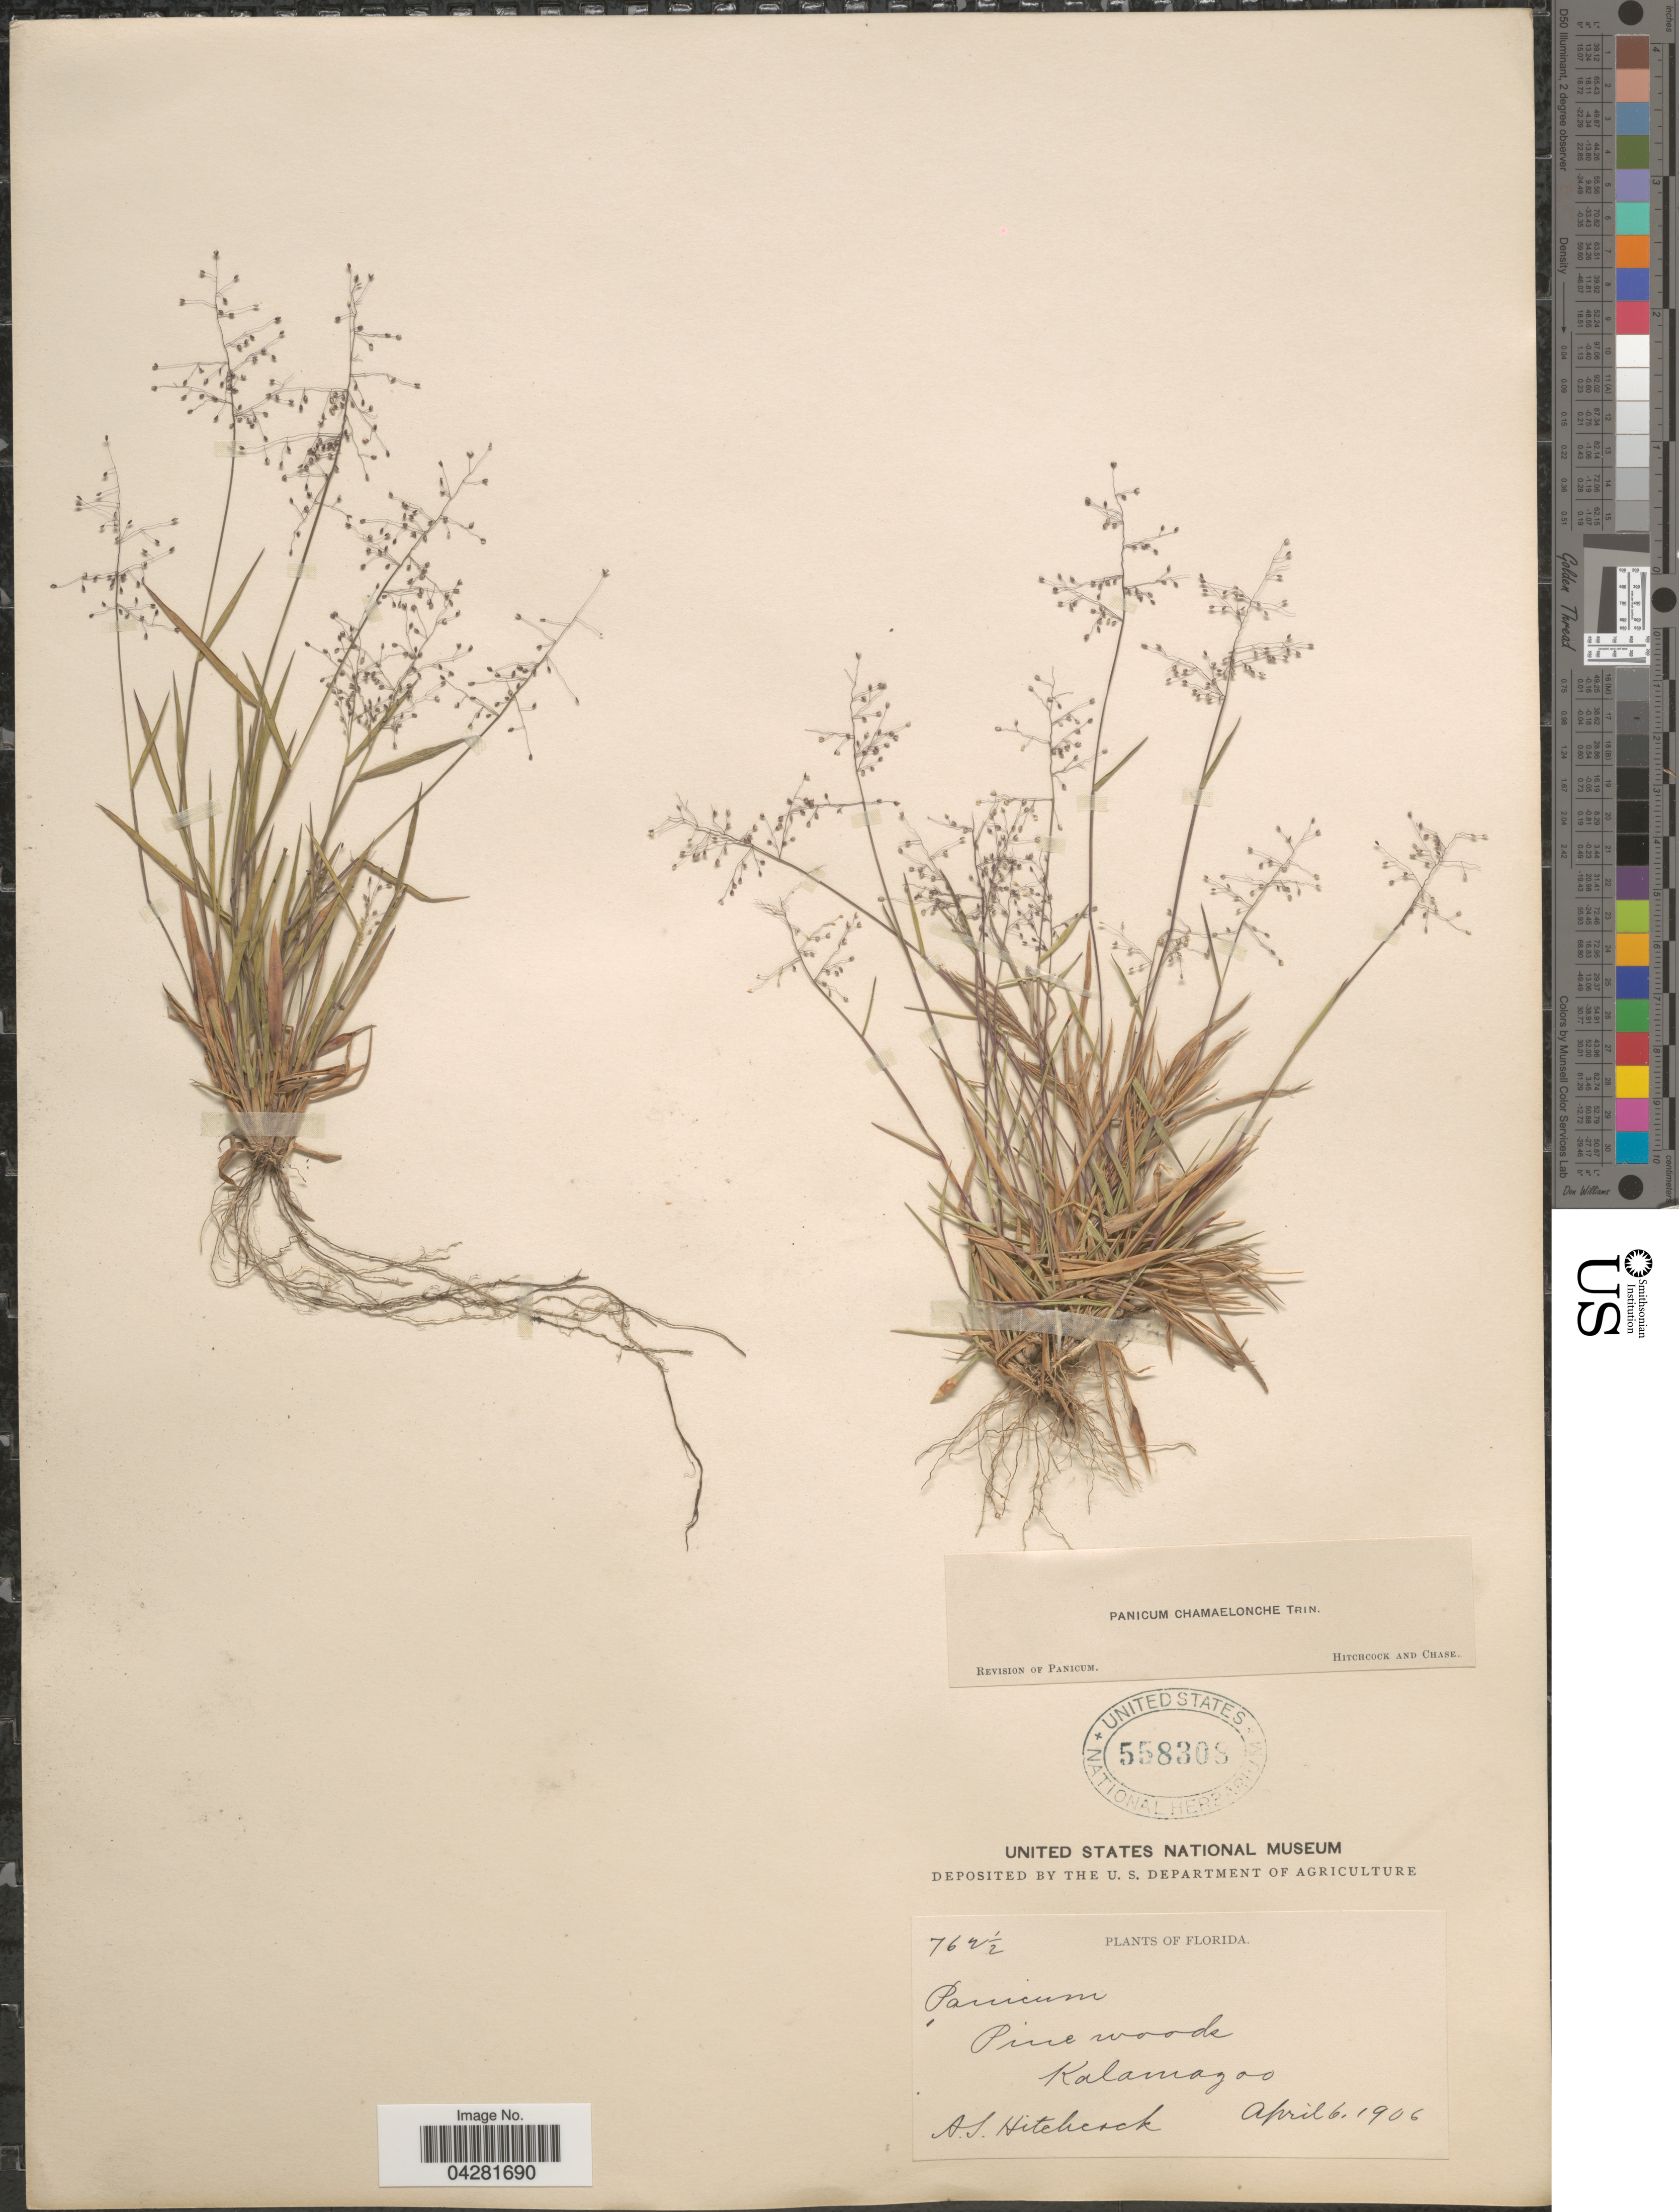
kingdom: Plantae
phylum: Tracheophyta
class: Liliopsida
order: Poales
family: Poaceae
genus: Dichanthelium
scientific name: Dichanthelium ensifolium var. ensifolium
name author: (Baldwin ex Elliot) Gould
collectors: A. S. Hitchcock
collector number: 762½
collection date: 1906-04-06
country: United States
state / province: Florida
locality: Kalamazoo.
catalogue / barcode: US 558308